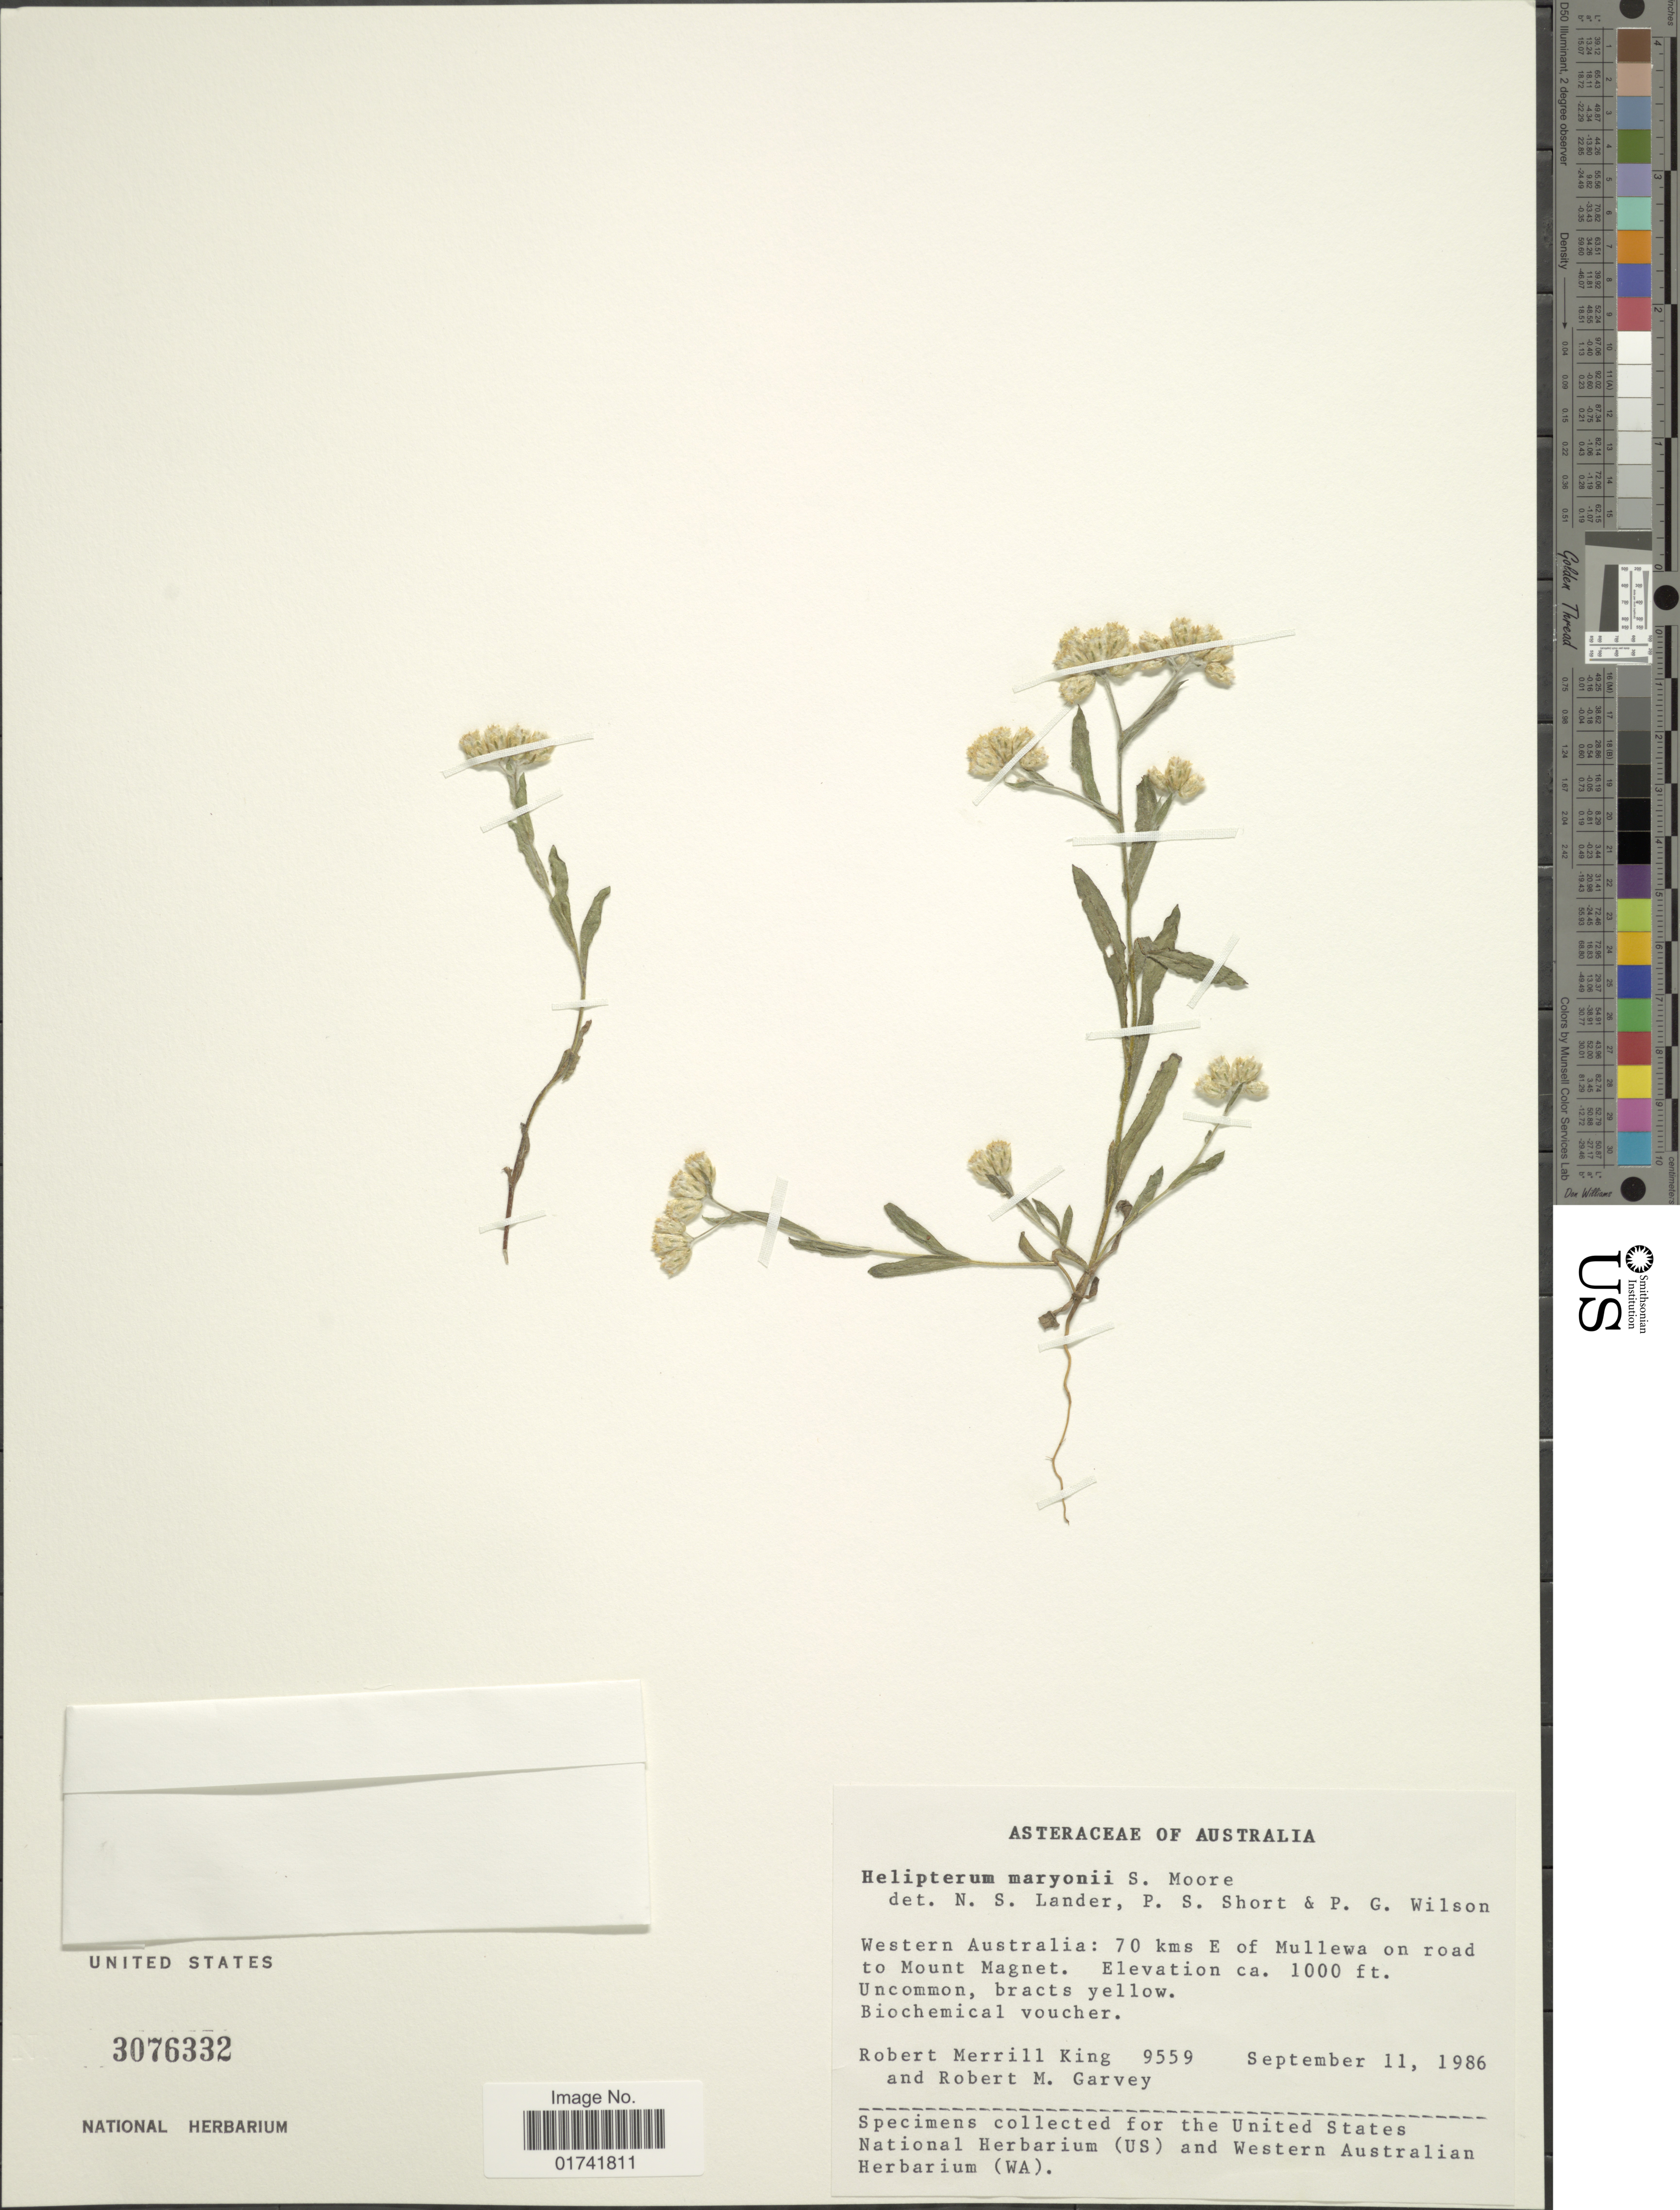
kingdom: Plantae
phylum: Tracheophyta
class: Magnoliopsida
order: Asterales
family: Asteraceae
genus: Rhodanthe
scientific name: Rhodanthe maryonii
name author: (S. Moore) Paul G. Wilson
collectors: R. M. King & R. Garvey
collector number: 9559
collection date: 1986-09-11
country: Australia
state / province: Western Australia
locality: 70 kms E of Mullewa on road to Mount Magnet.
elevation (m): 305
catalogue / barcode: US 3076332